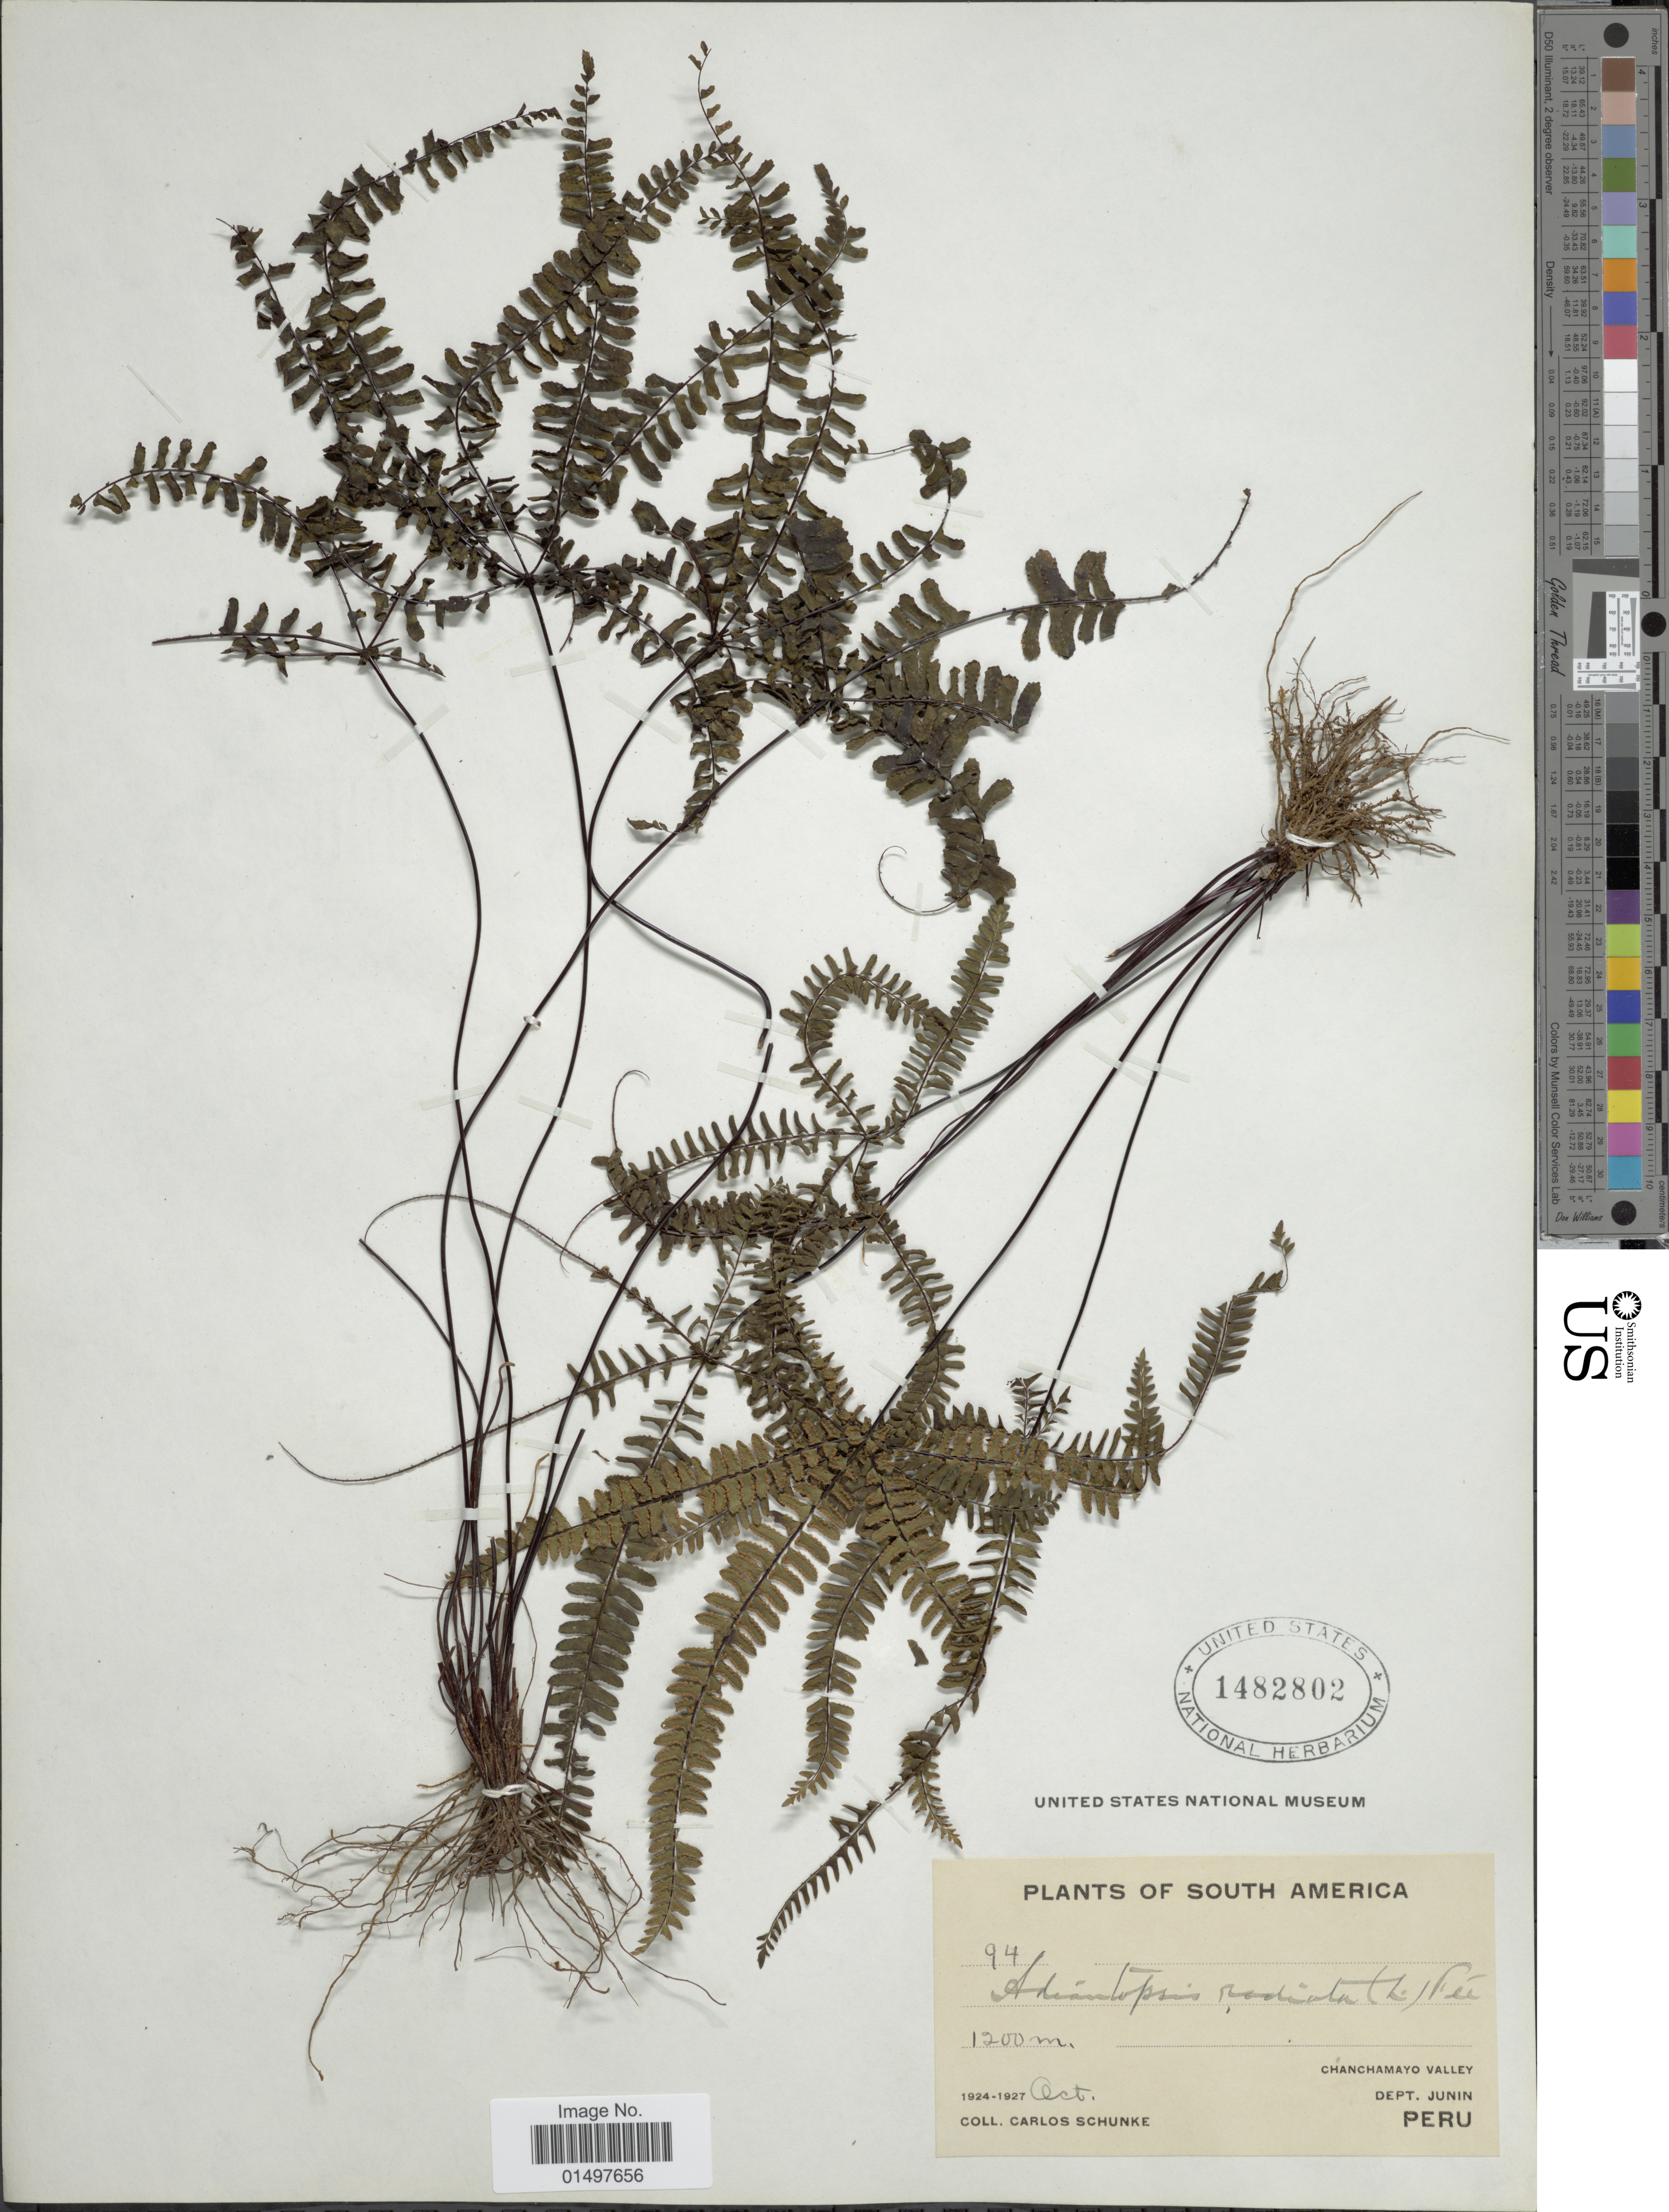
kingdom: Plantae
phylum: Tracheophyta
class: Polypodiopsida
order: Polypodiales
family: Pteridaceae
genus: Adiantopsis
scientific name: Adiantopsis radiata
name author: (L.) Fée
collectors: C. Schunke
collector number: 94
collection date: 1924-10/1927-10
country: Peru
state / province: Junín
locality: Chanchamayo Valley. Dept. Junin.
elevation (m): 1200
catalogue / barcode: US 1482802